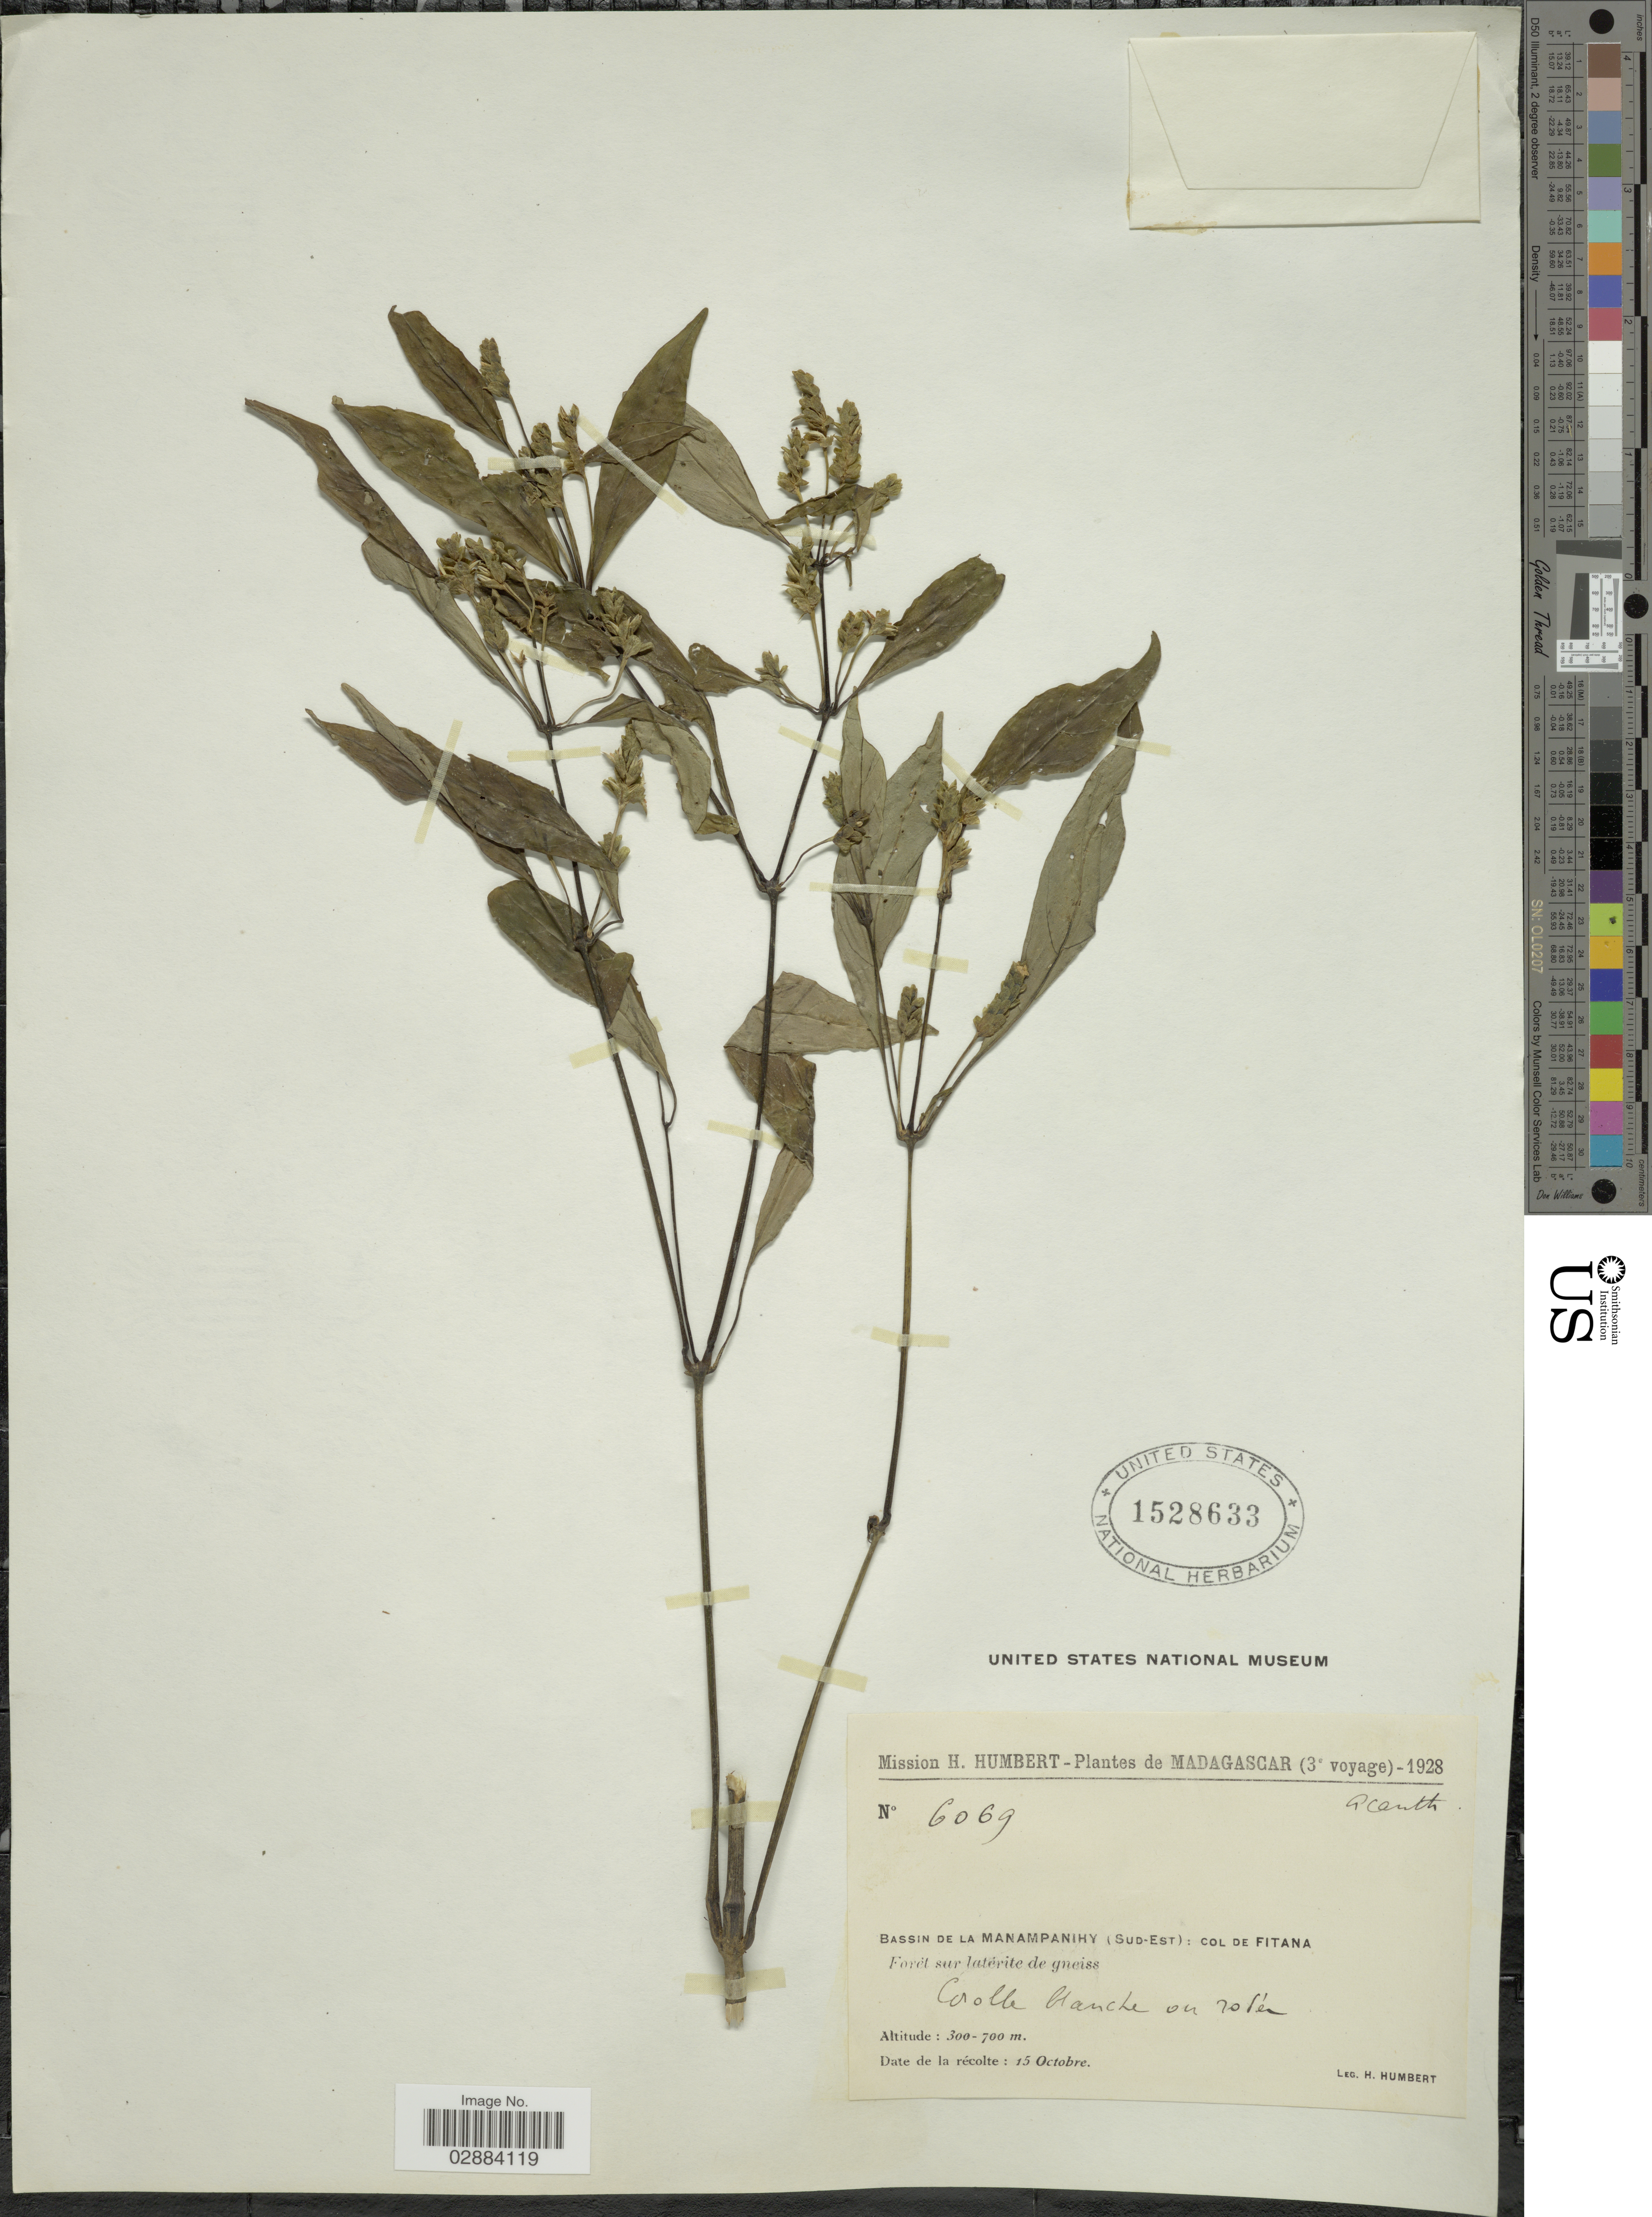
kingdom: Plantae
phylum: Tracheophyta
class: Magnoliopsida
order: Lamiales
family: Acanthaceae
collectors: H. Humbert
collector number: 6069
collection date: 1928-10-15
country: Madagascar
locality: Bassin de La Manampanihy (Sud-Est): Col de Fitana. Forét sur latérite de gneiss.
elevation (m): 300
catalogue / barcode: US 1528633